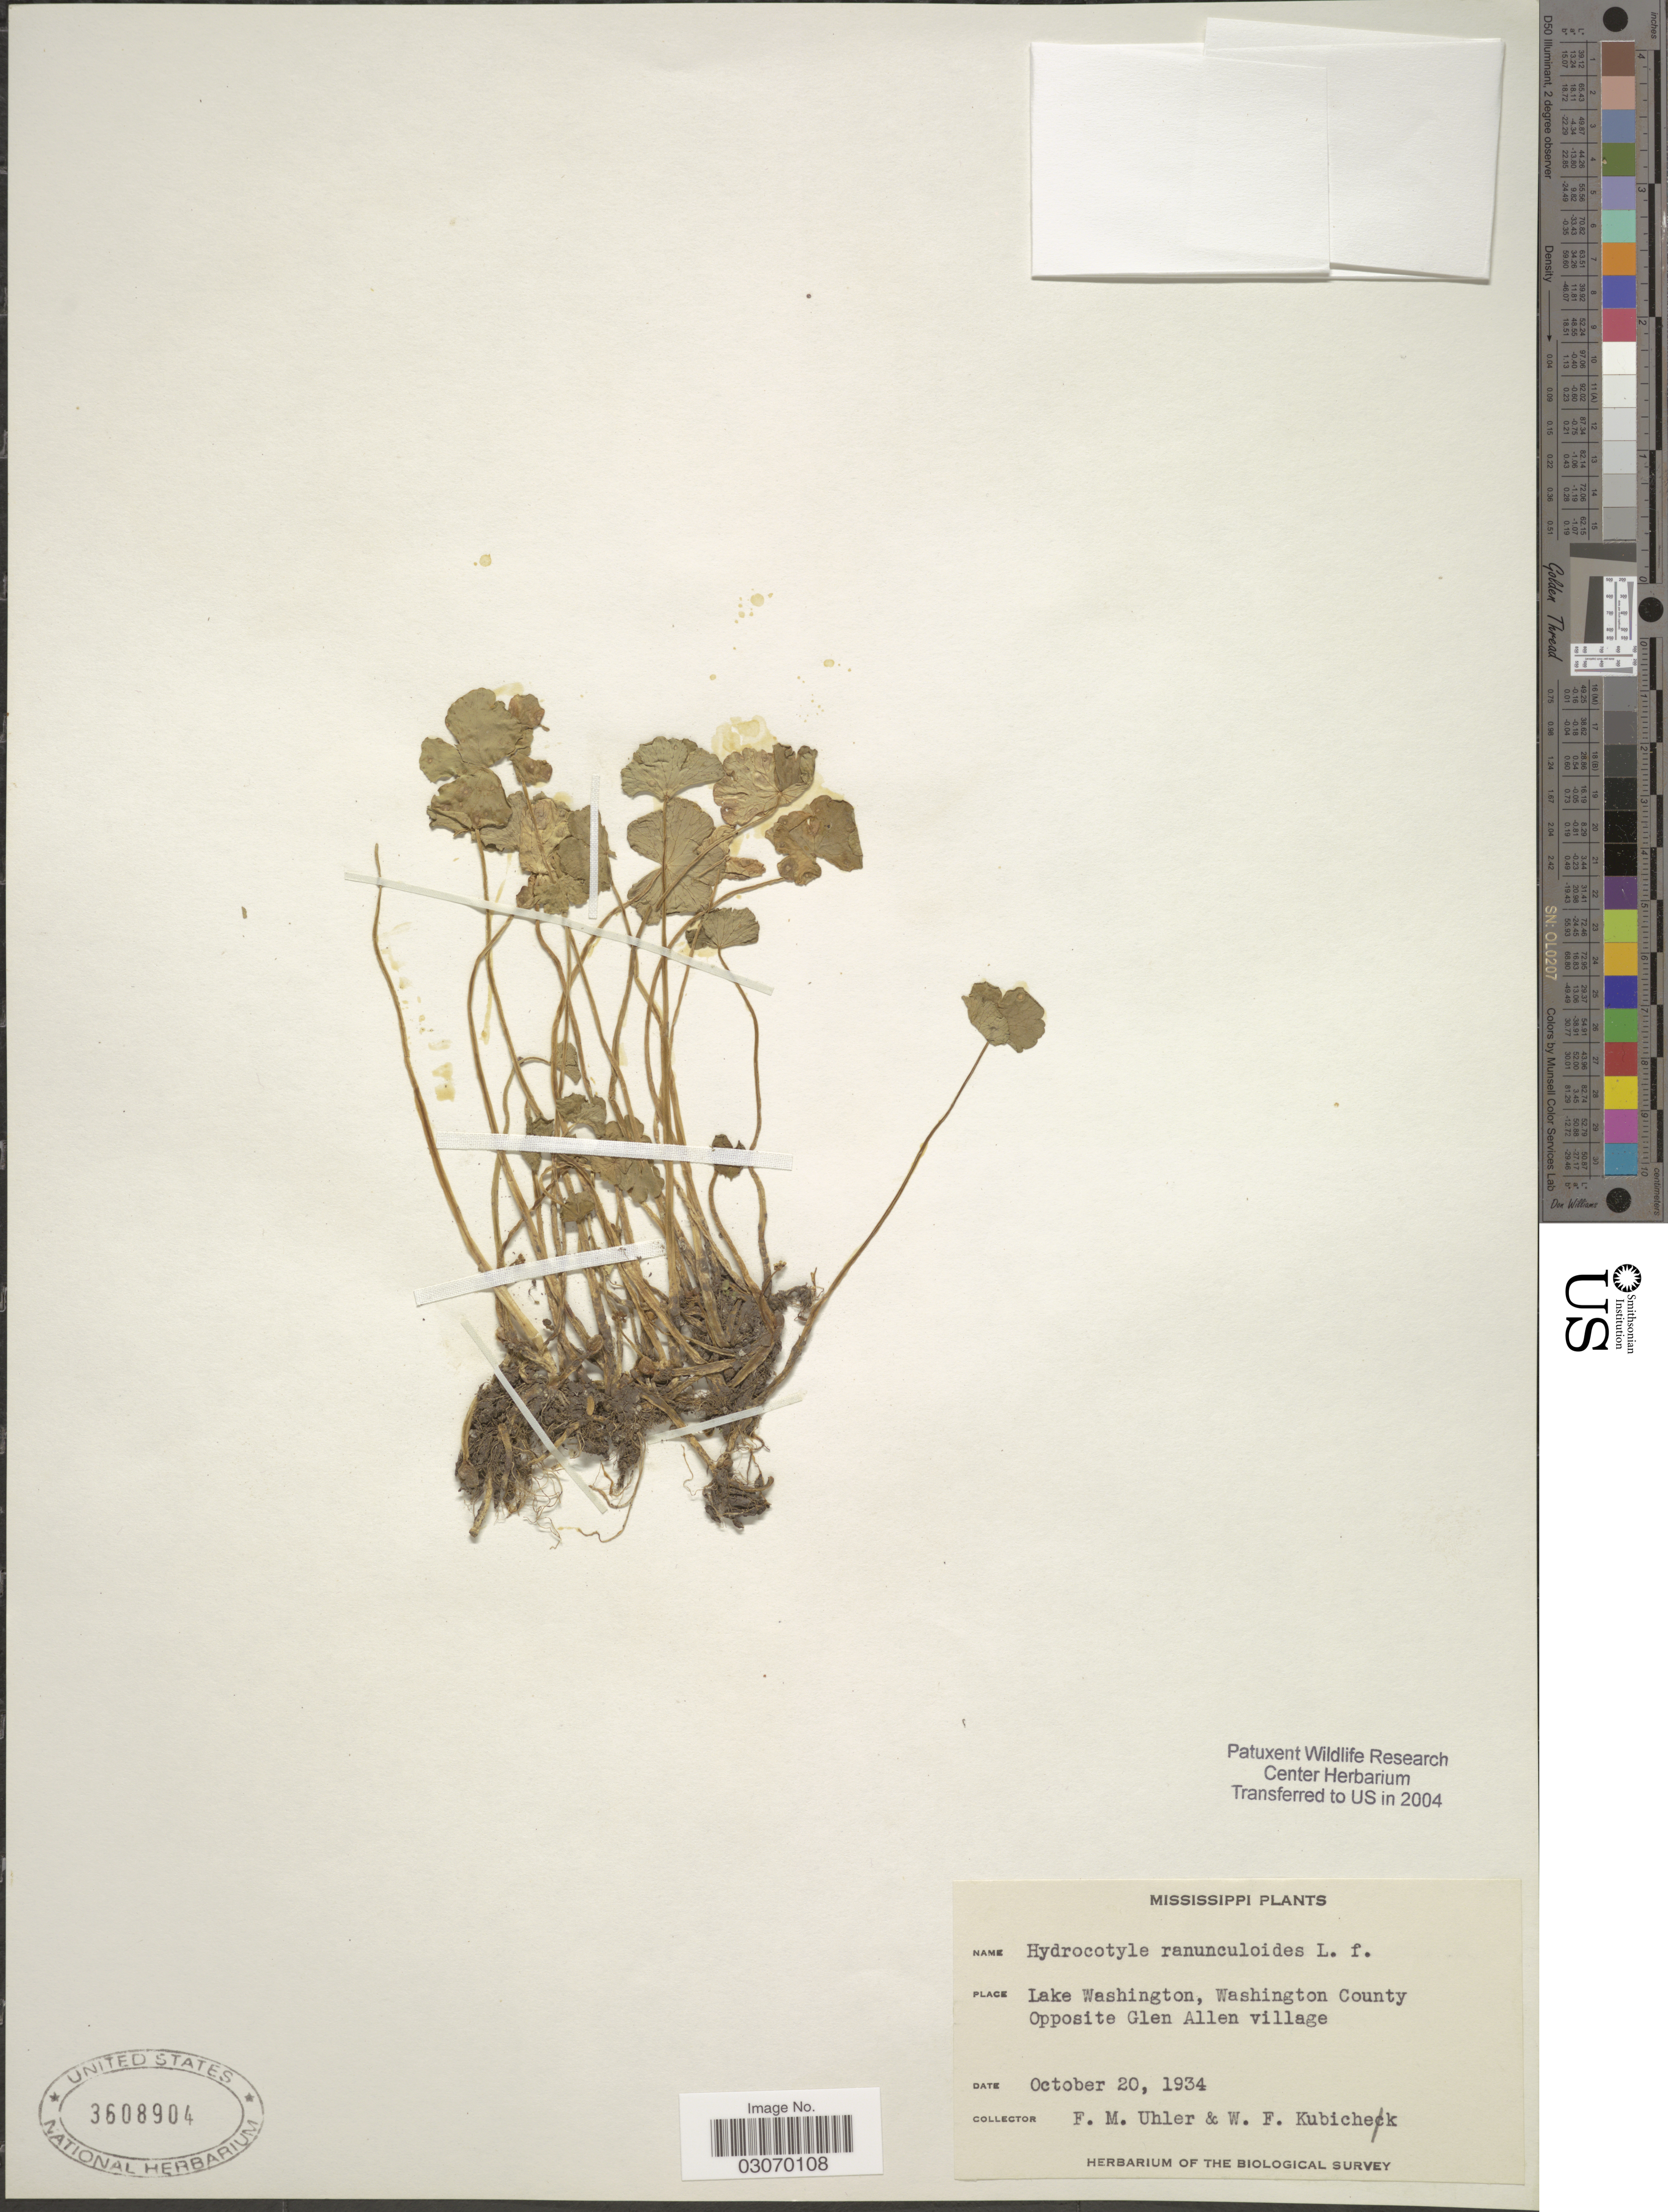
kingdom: Plantae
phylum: Tracheophyta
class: Magnoliopsida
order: Apiales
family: Araliaceae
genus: Hydrocotyle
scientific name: Hydrocotyle ranunculoides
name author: L. f.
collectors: F. M. Uhler & W. Kubichek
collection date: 1934-10-20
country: United States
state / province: Mississippi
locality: Lake Washington, Washington County. Opposite Glen Allen village.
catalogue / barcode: US 3608904